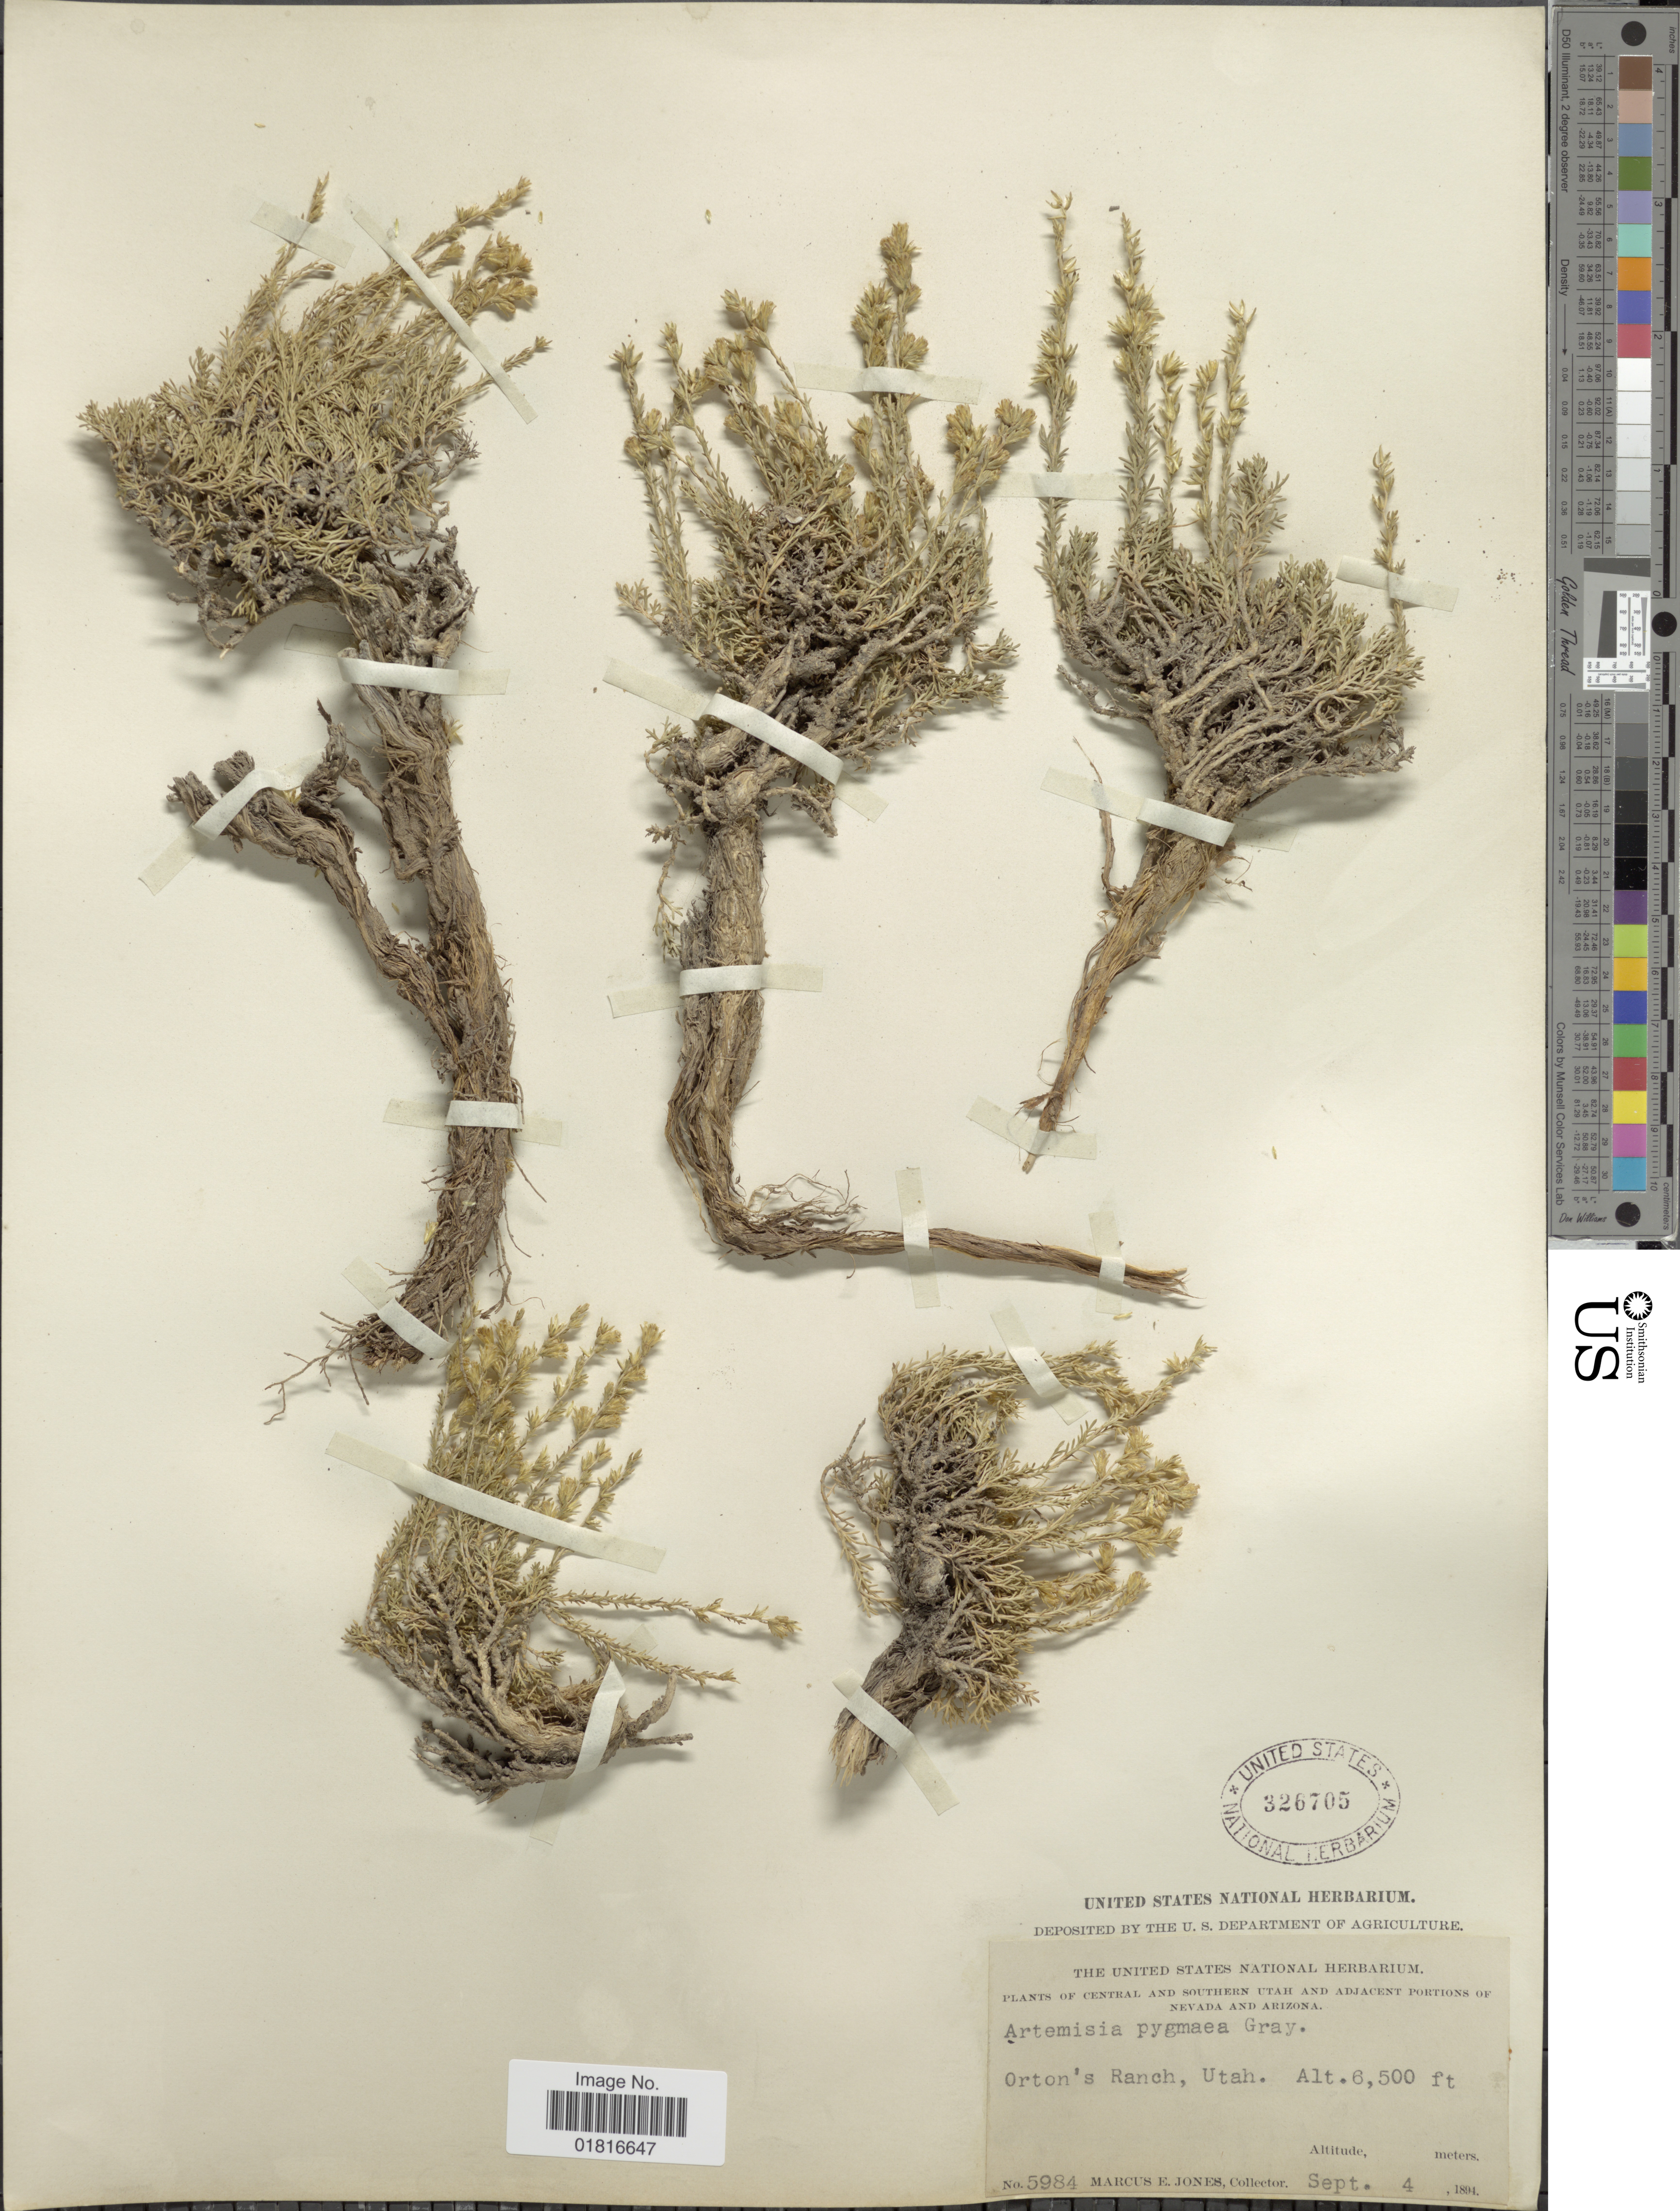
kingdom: Plantae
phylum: Tracheophyta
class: Magnoliopsida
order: Asterales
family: Asteraceae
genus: Artemisia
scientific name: Artemisia pygmaea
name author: A. Gray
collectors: M. E. Jones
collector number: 5984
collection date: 1894-09-04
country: United States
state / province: Utah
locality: Central and Southern Utah and Adjacent Portions of Nevada and Arizona, Orton's Ranch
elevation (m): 1981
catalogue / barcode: US 326705